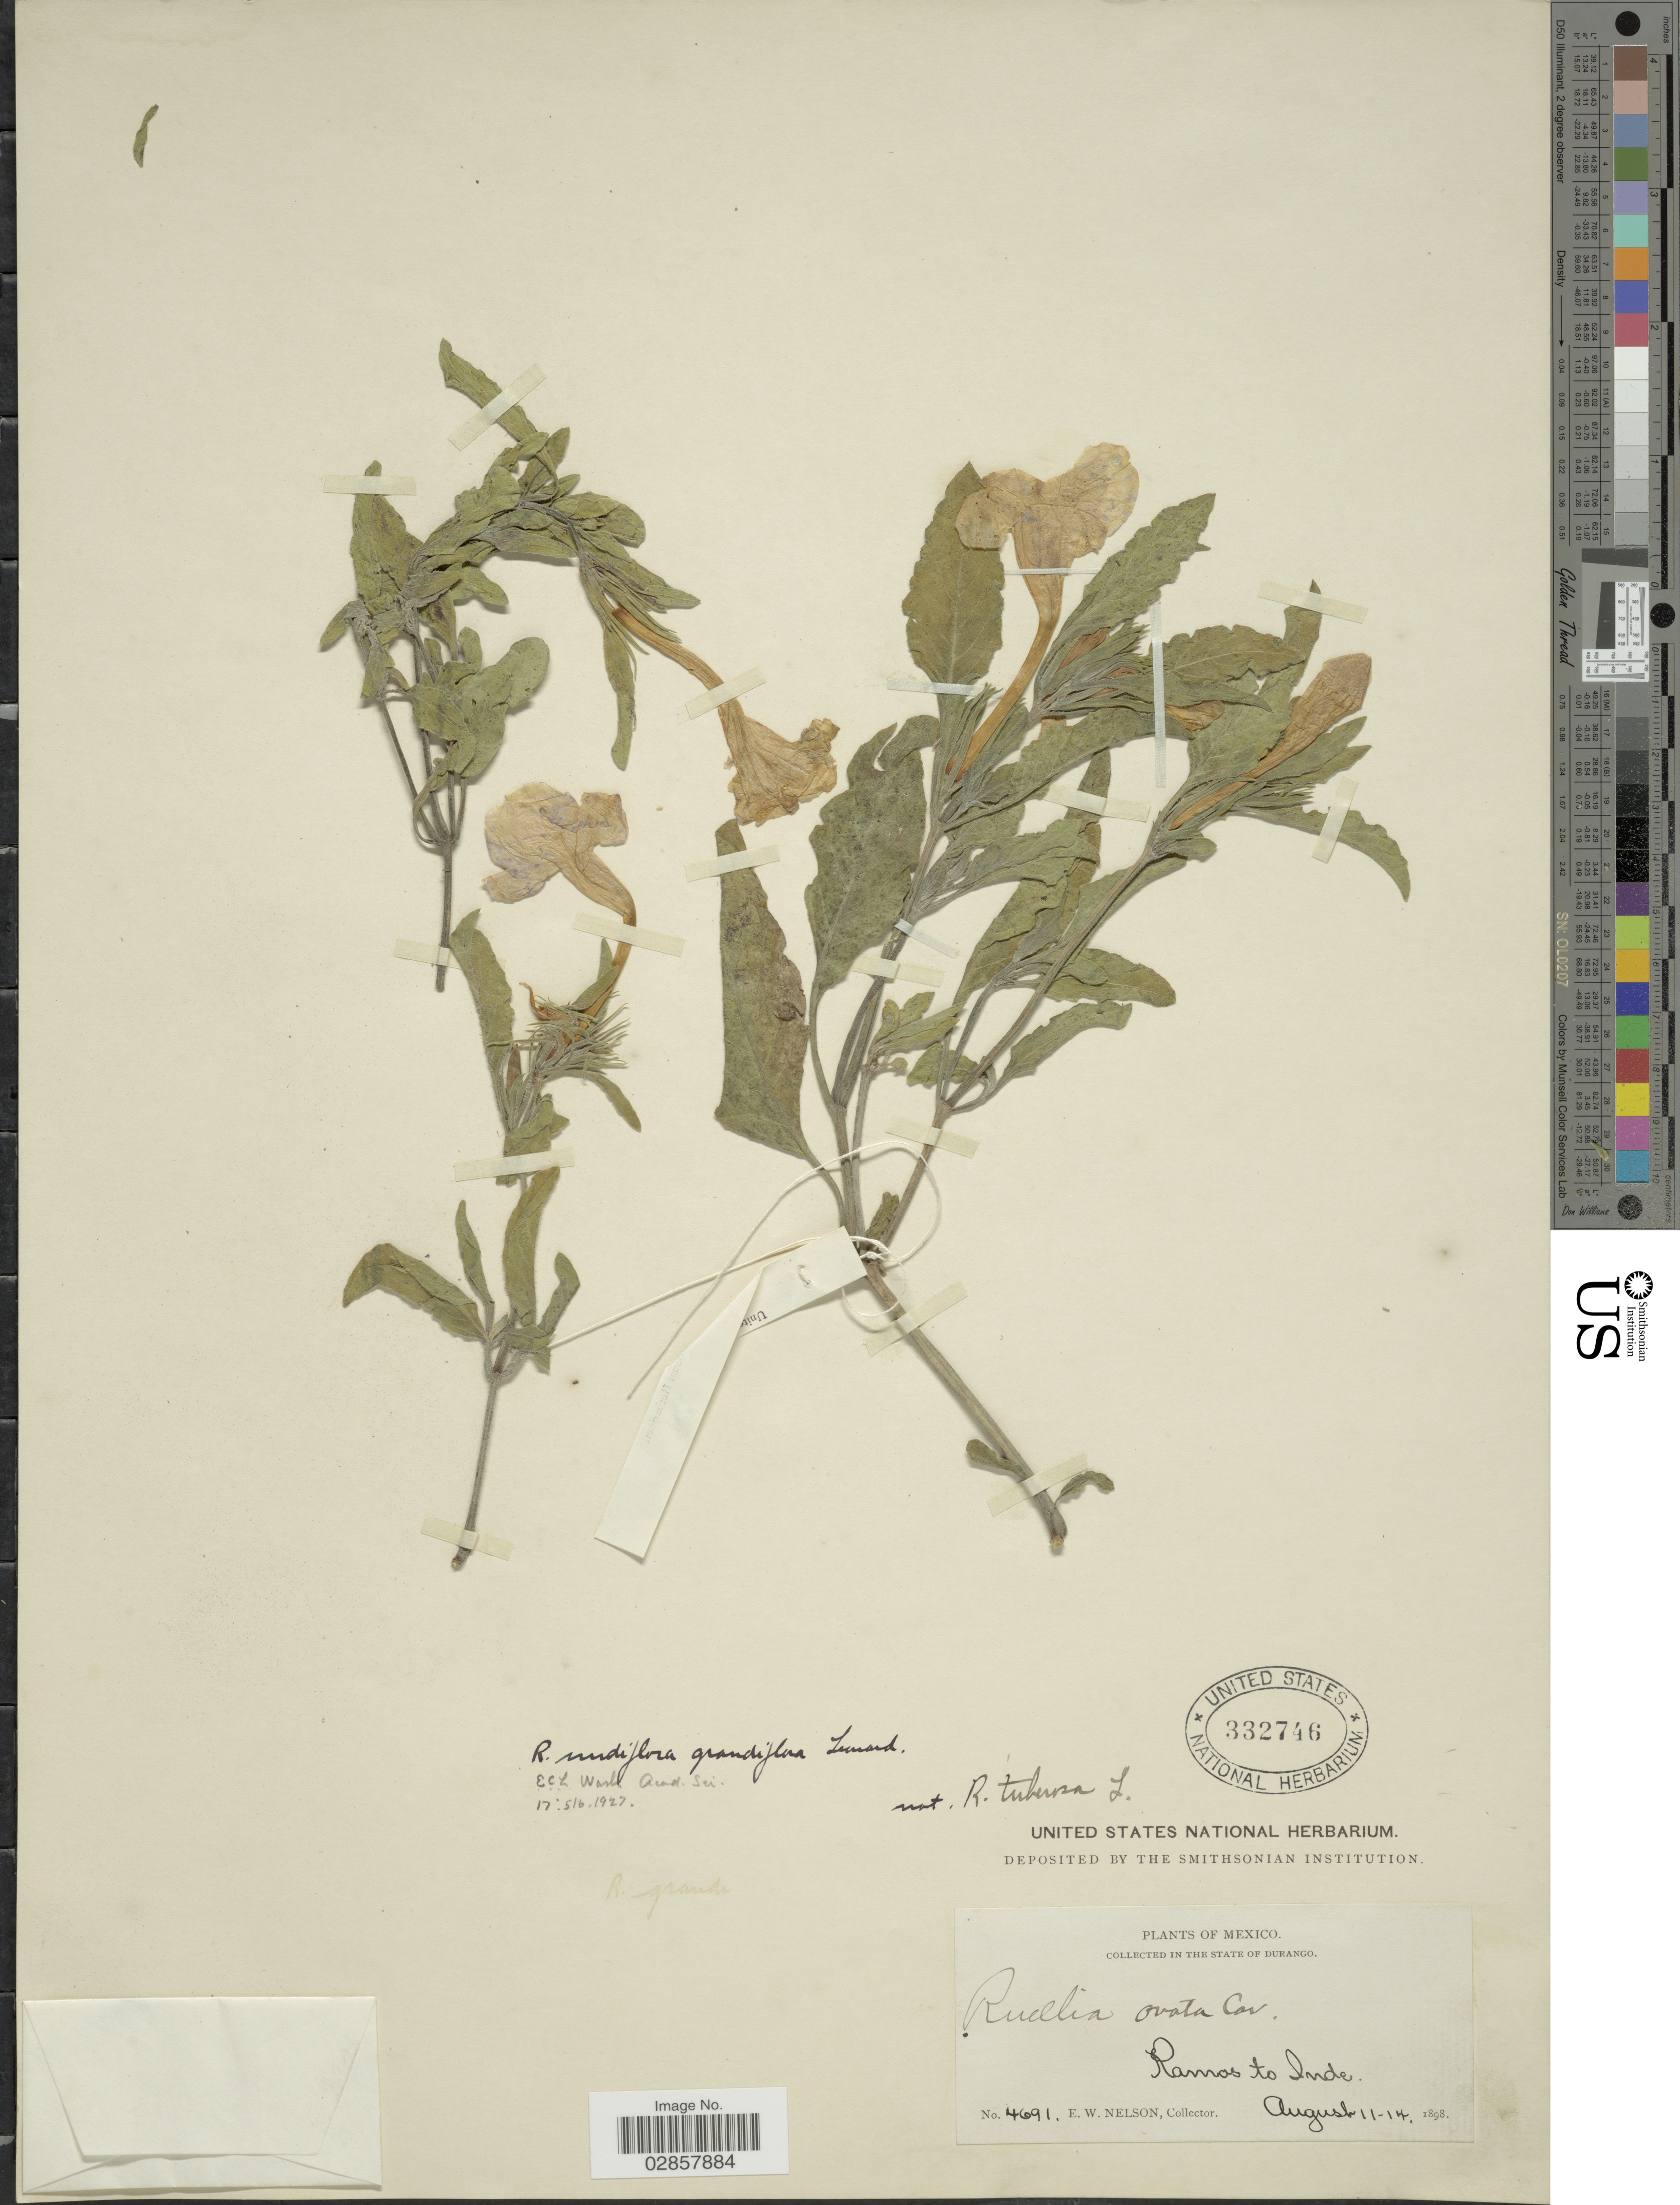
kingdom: Plantae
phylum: Tracheophyta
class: Magnoliopsida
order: Lamiales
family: Acanthaceae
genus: Ruellia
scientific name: Ruellia nudiflora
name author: (Engelm. & A. Gray) Urb.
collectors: E. W. Nelson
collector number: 4691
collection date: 1898-08-11/1898-08-14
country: Mexico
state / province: Durango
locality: Ramos to Inde.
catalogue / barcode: US 332746